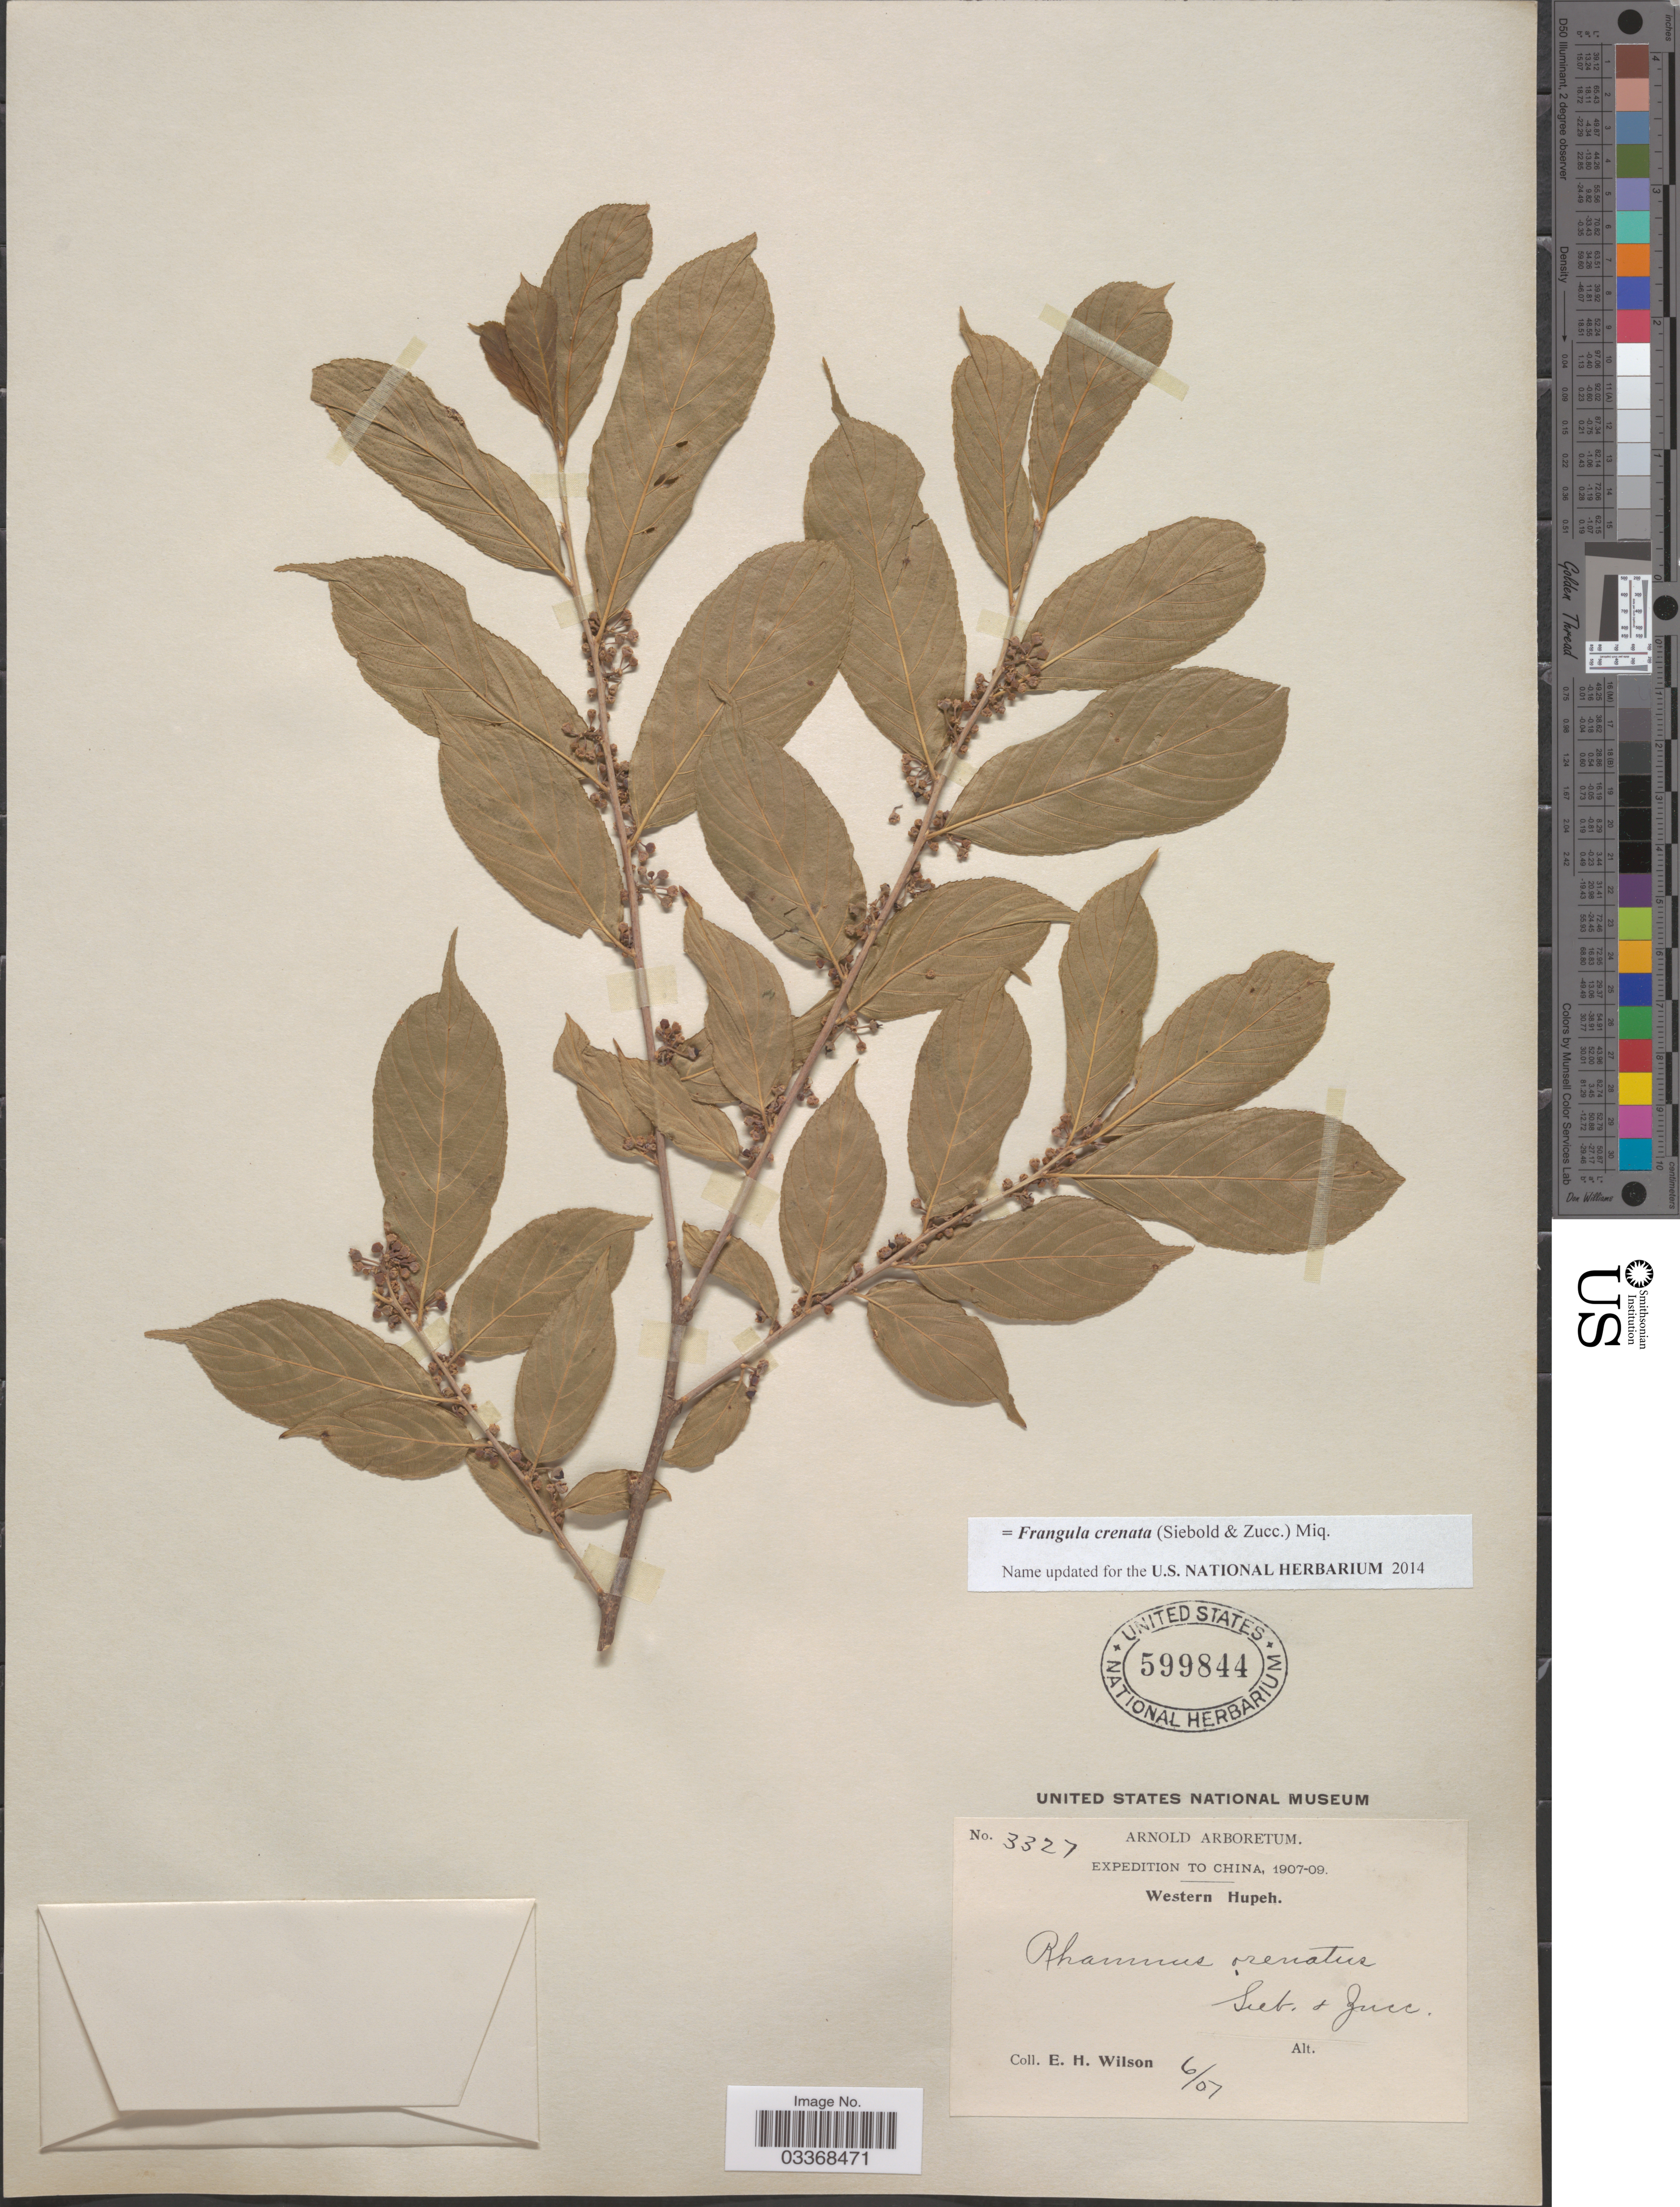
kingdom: Plantae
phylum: Tracheophyta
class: Magnoliopsida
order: Rosales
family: Rhamnaceae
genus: Frangula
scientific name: Frangula crenata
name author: (Siebold & Zucc.) Miq.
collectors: E. Wilson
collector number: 3327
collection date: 1907-06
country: China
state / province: Hubei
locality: Western Hupeh.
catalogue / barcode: US 599844